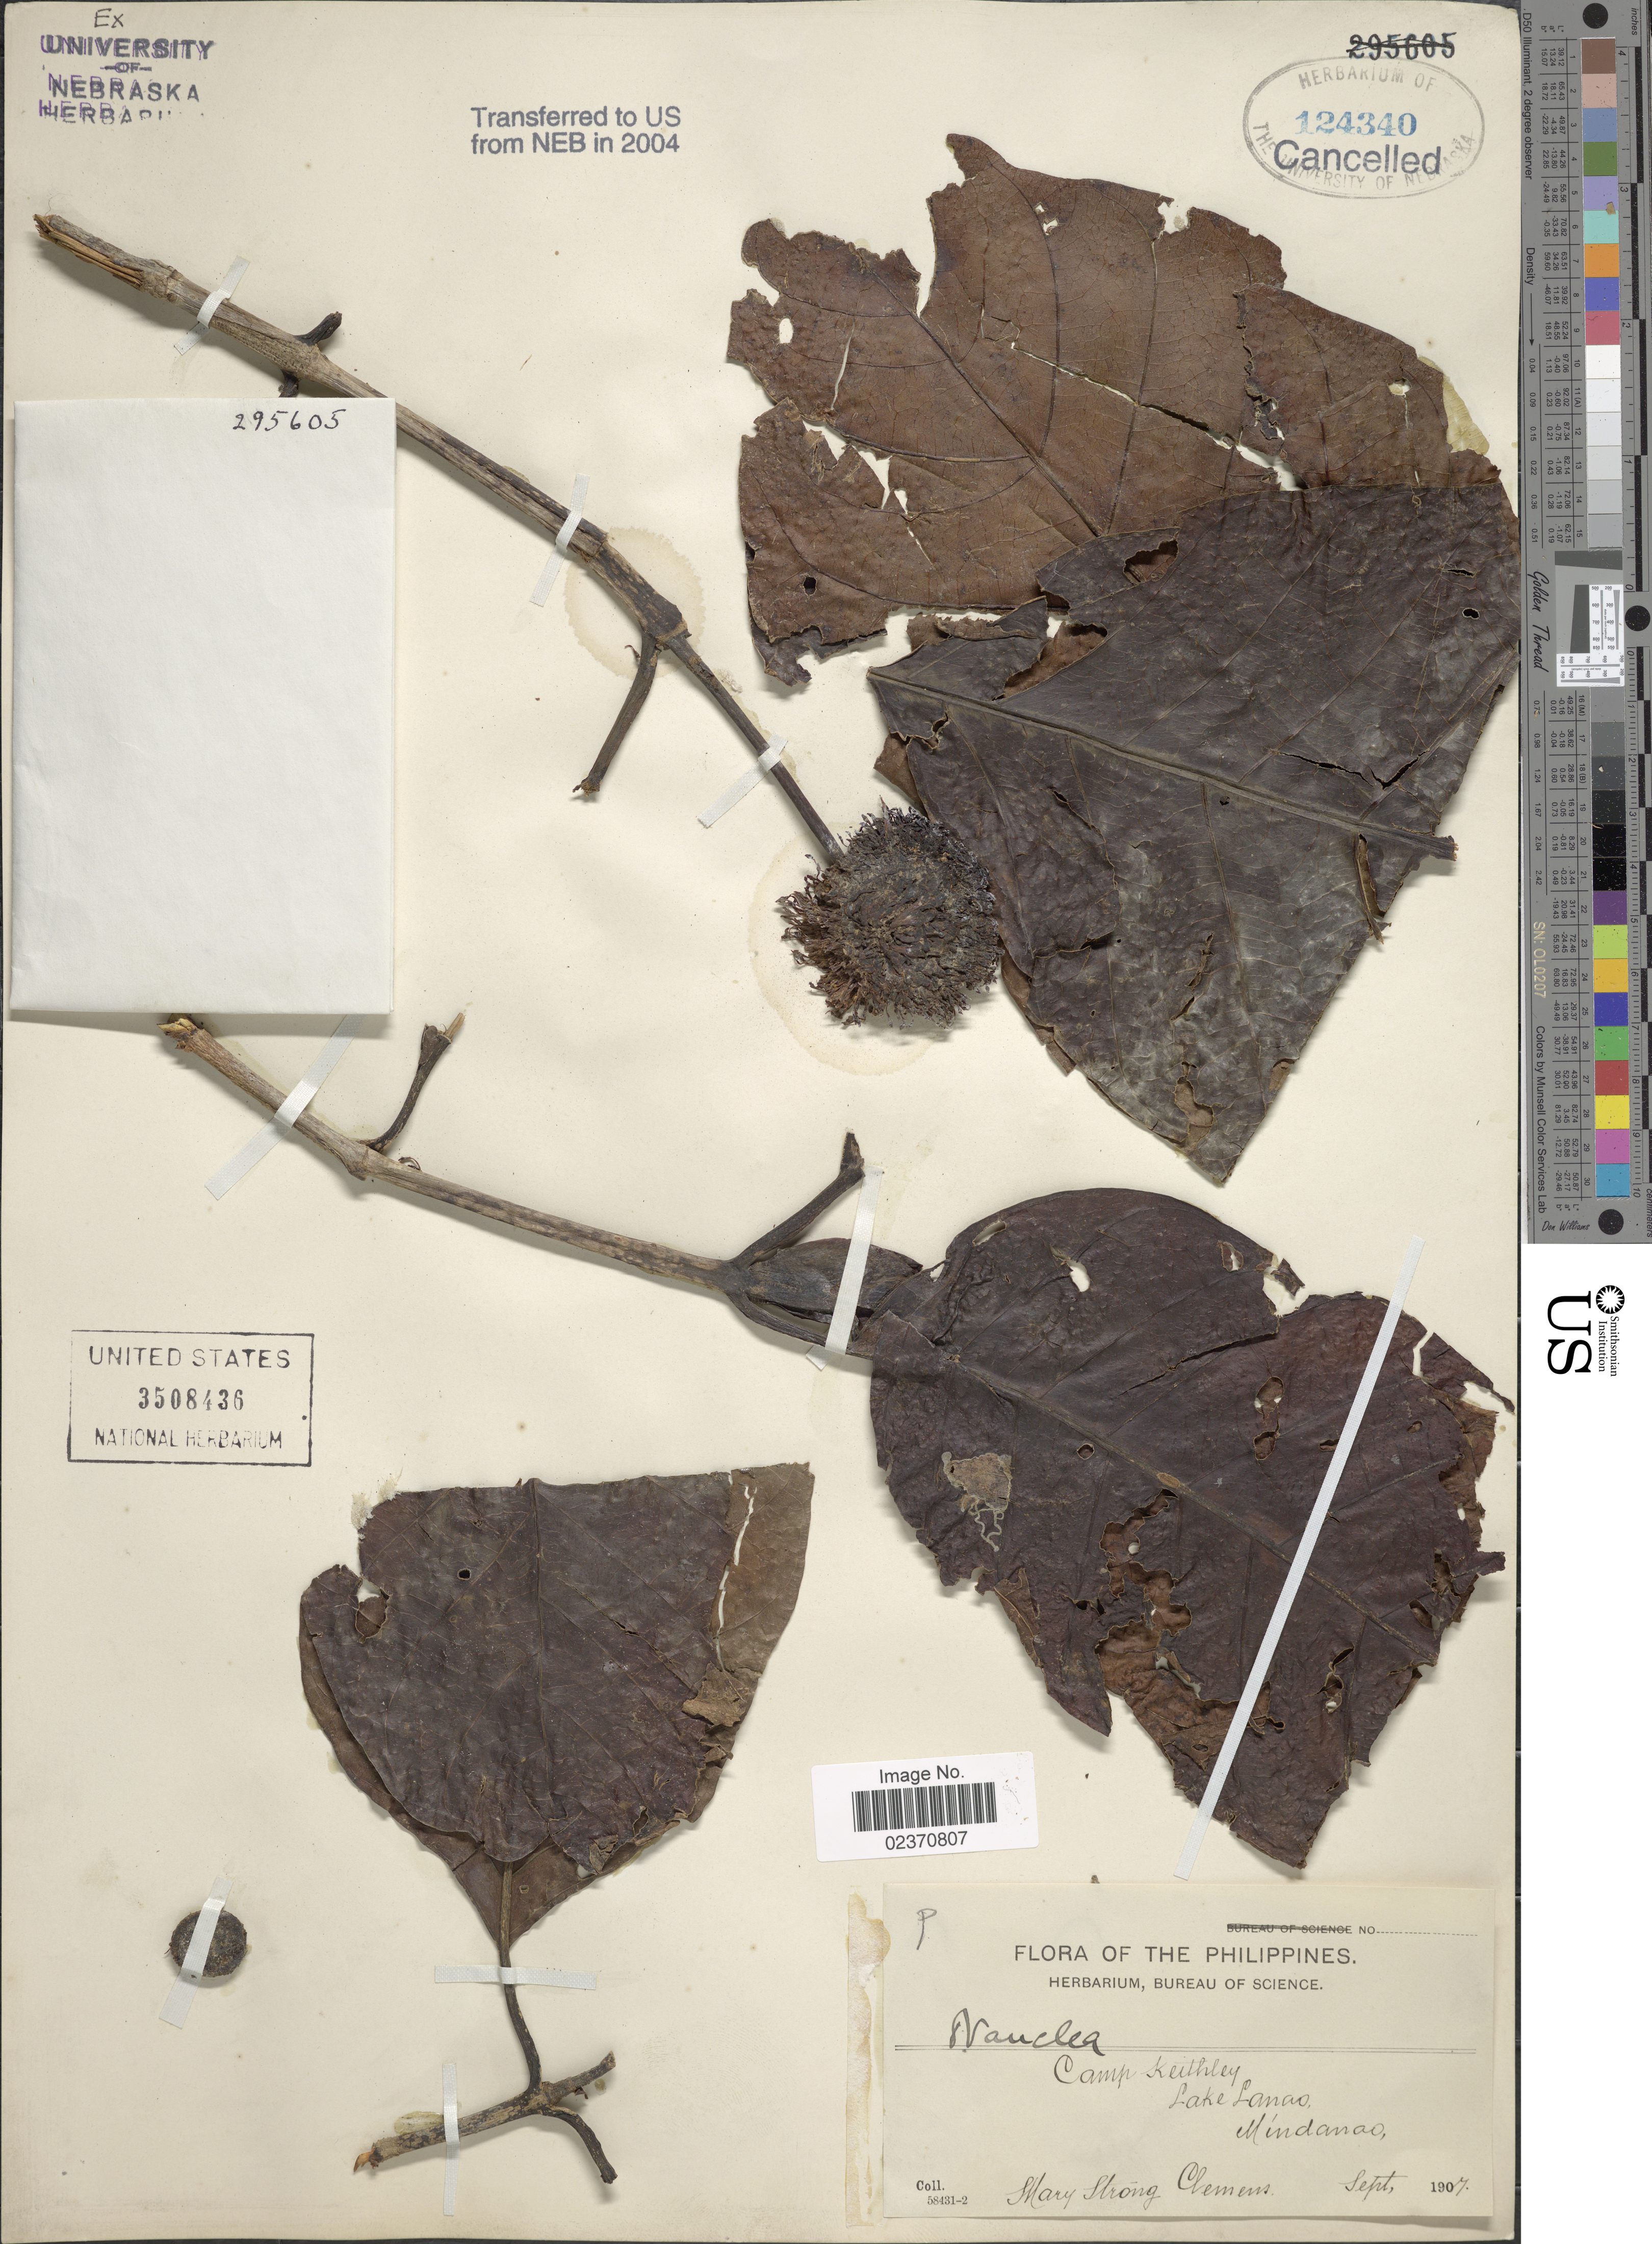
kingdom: Plantae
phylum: Tracheophyta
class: Magnoliopsida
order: Gentianales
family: Rubiaceae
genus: Nauclea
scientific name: Nauclea sp.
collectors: M. S. Clemens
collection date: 1907-09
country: Philippines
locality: Camp Keithley, Lake Lanao, Mindanao.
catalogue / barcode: US 3508436